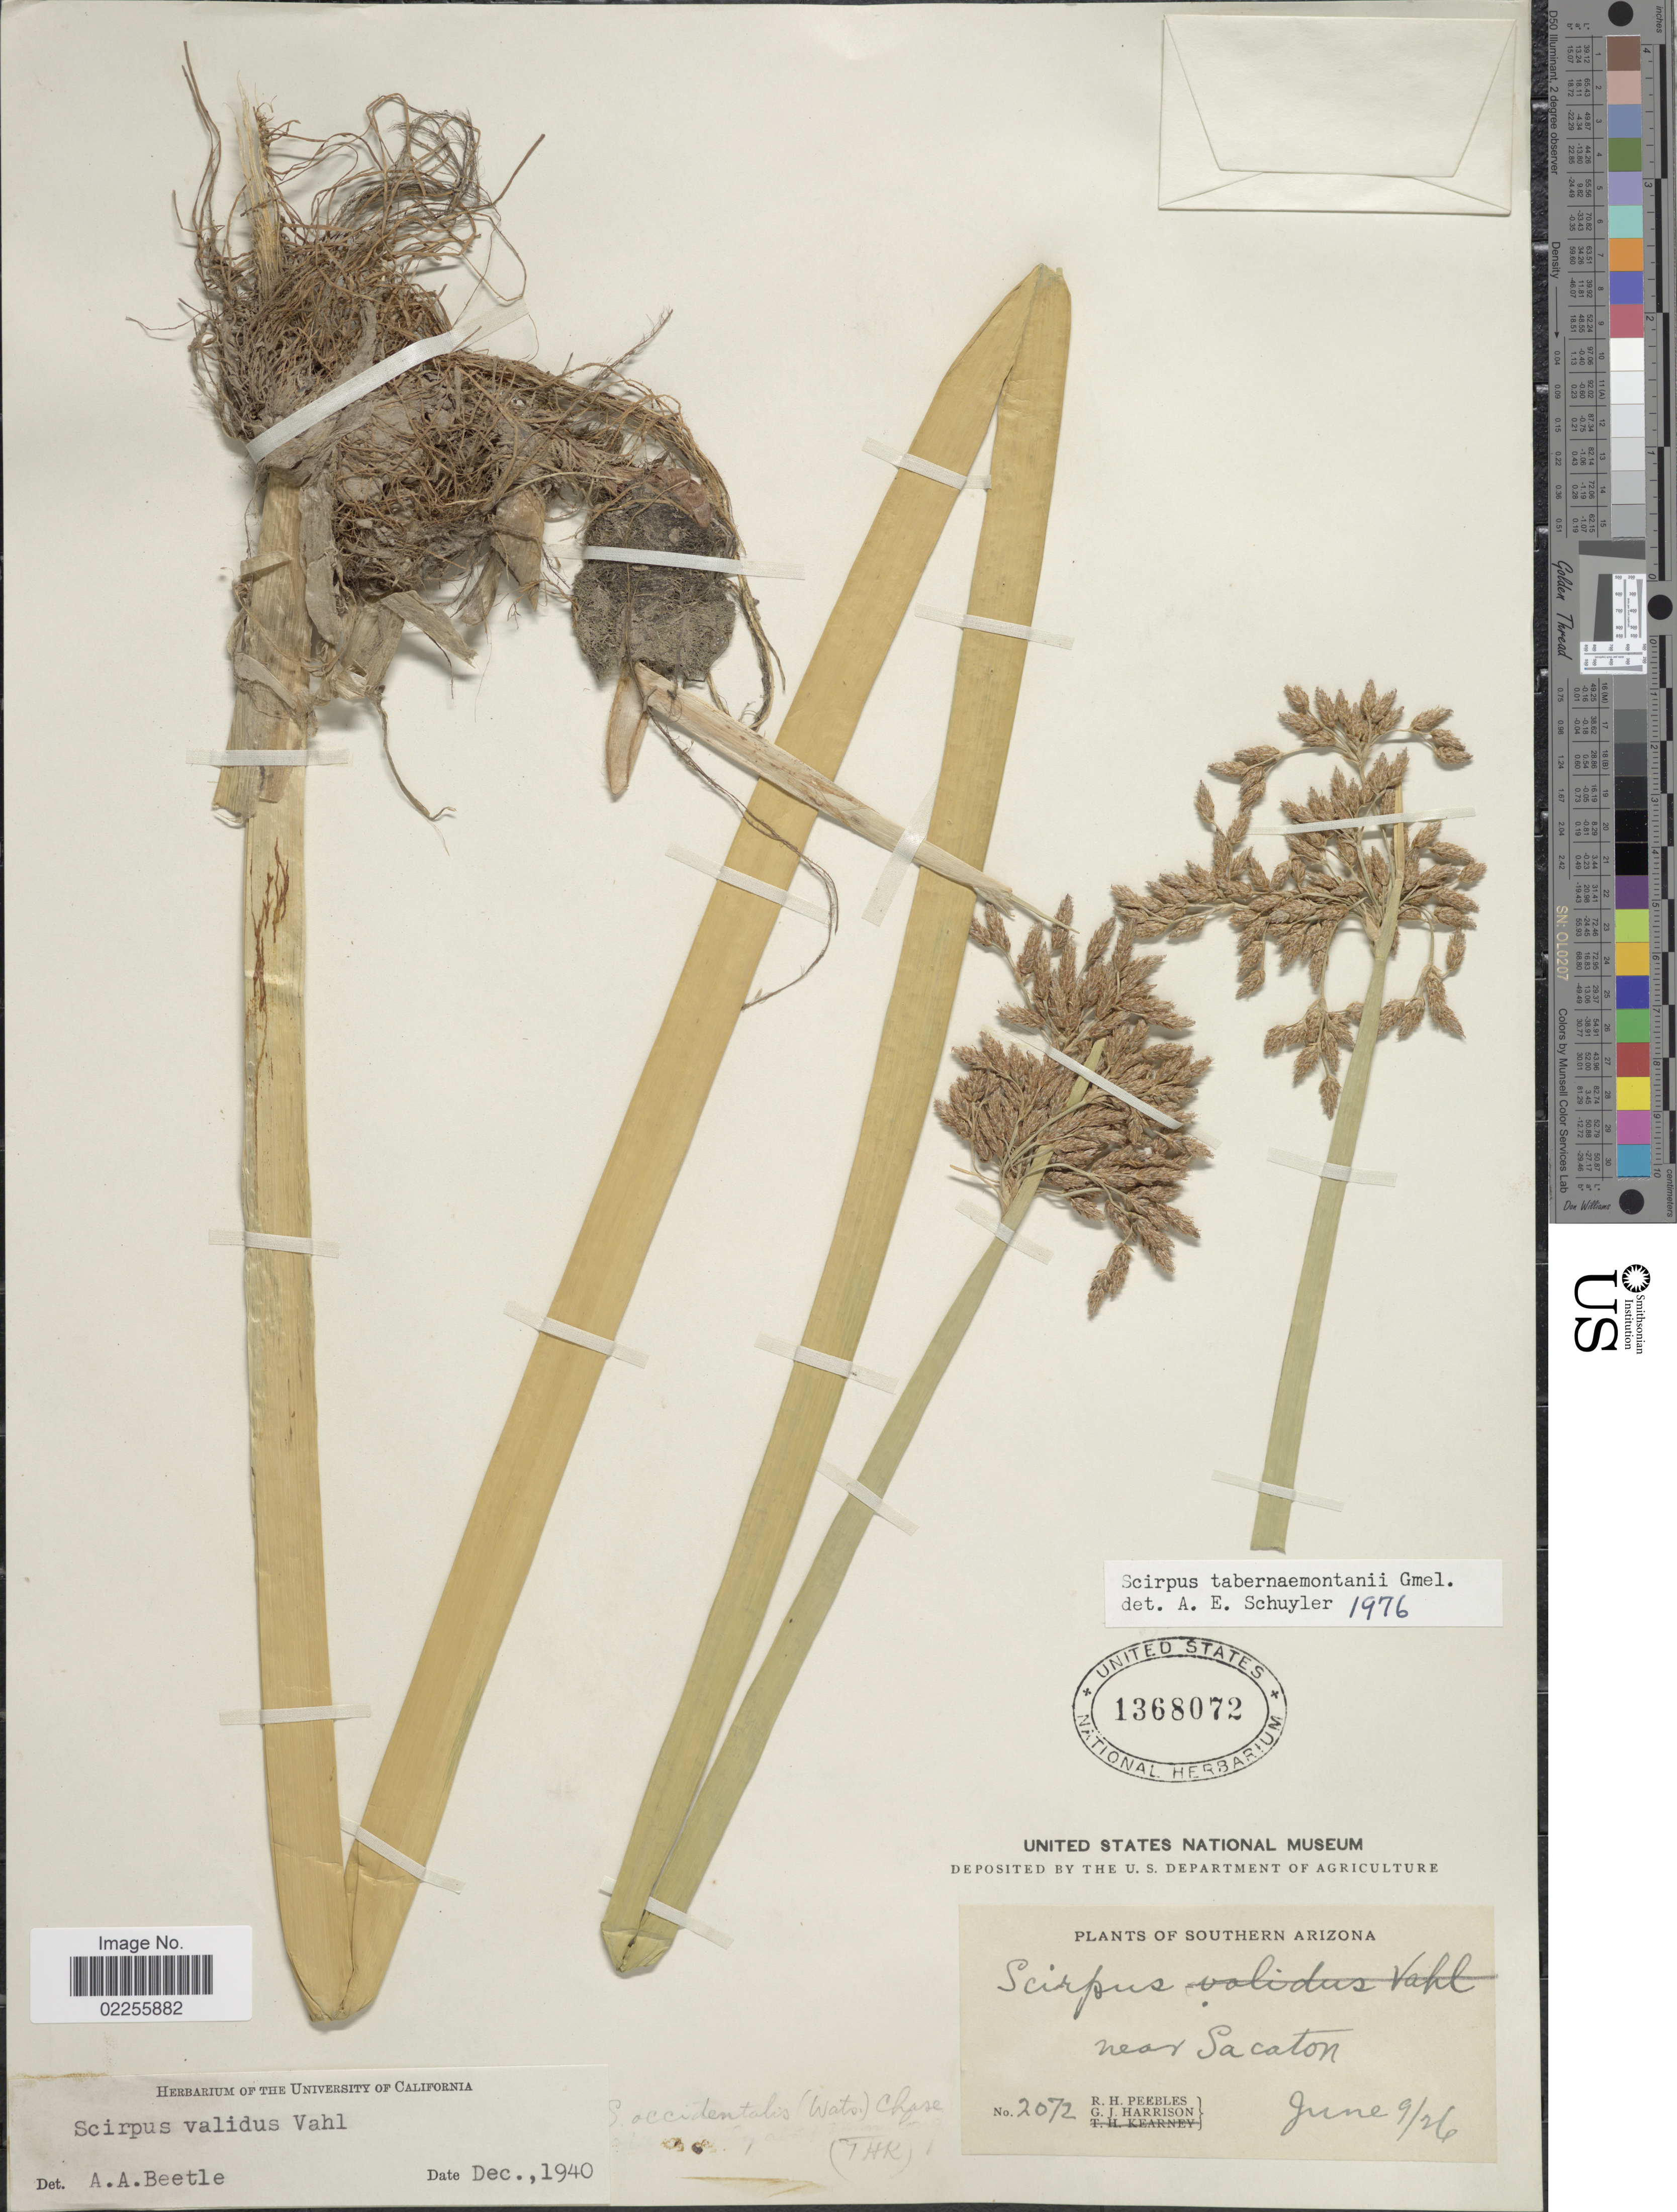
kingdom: Plantae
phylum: Tracheophyta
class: Liliopsida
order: Poales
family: Cyperaceae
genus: Schoenoplectus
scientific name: Schoenoplectus tabernaemontani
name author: (C.C. Gmel.) Palla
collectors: R. H. Peebles & G. J. Harrison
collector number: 2072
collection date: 1926-06-09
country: United States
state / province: Arizona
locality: Southern Arizona, near Sacaton.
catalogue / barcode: US 1368072